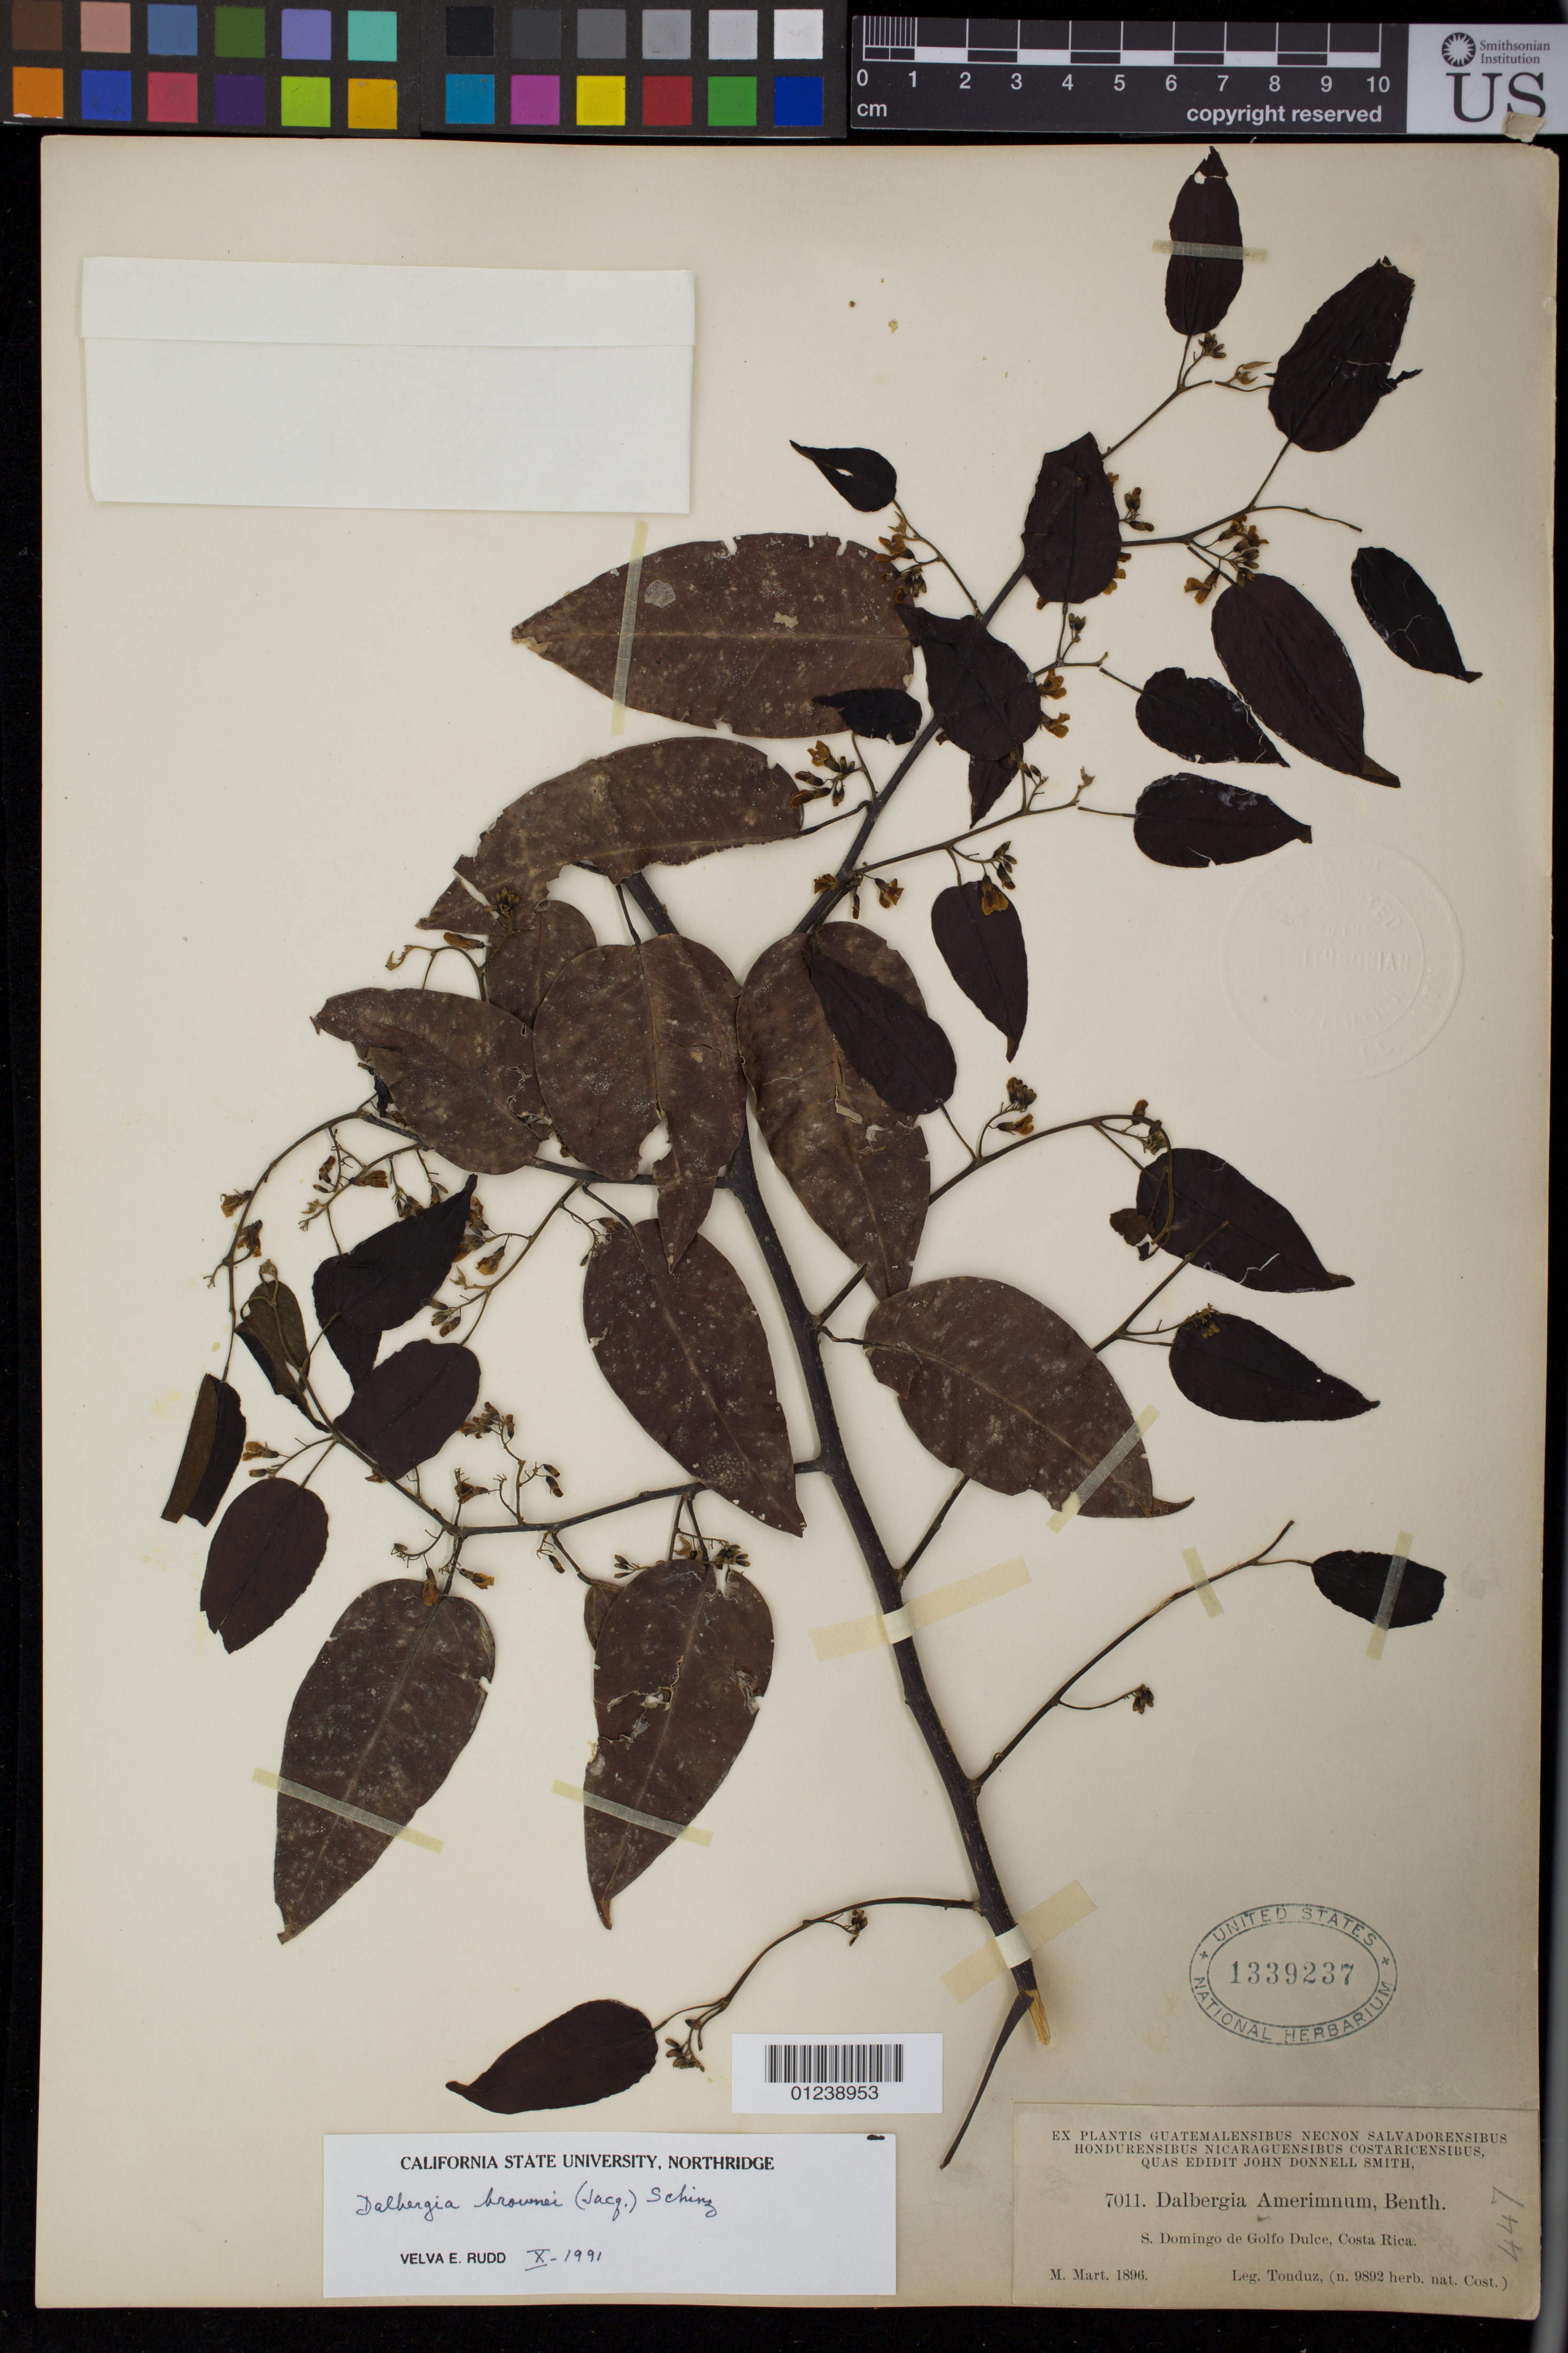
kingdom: Plantae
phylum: Tracheophyta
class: Magnoliopsida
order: Fabales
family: Fabaceae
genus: Dalbergia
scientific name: Dalbergia brownei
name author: (Jacq.) Schinz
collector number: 7011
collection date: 1896-03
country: Costa Rica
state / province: Puntarenas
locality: Santo Domingo de Golfo Dulce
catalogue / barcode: US 1339237